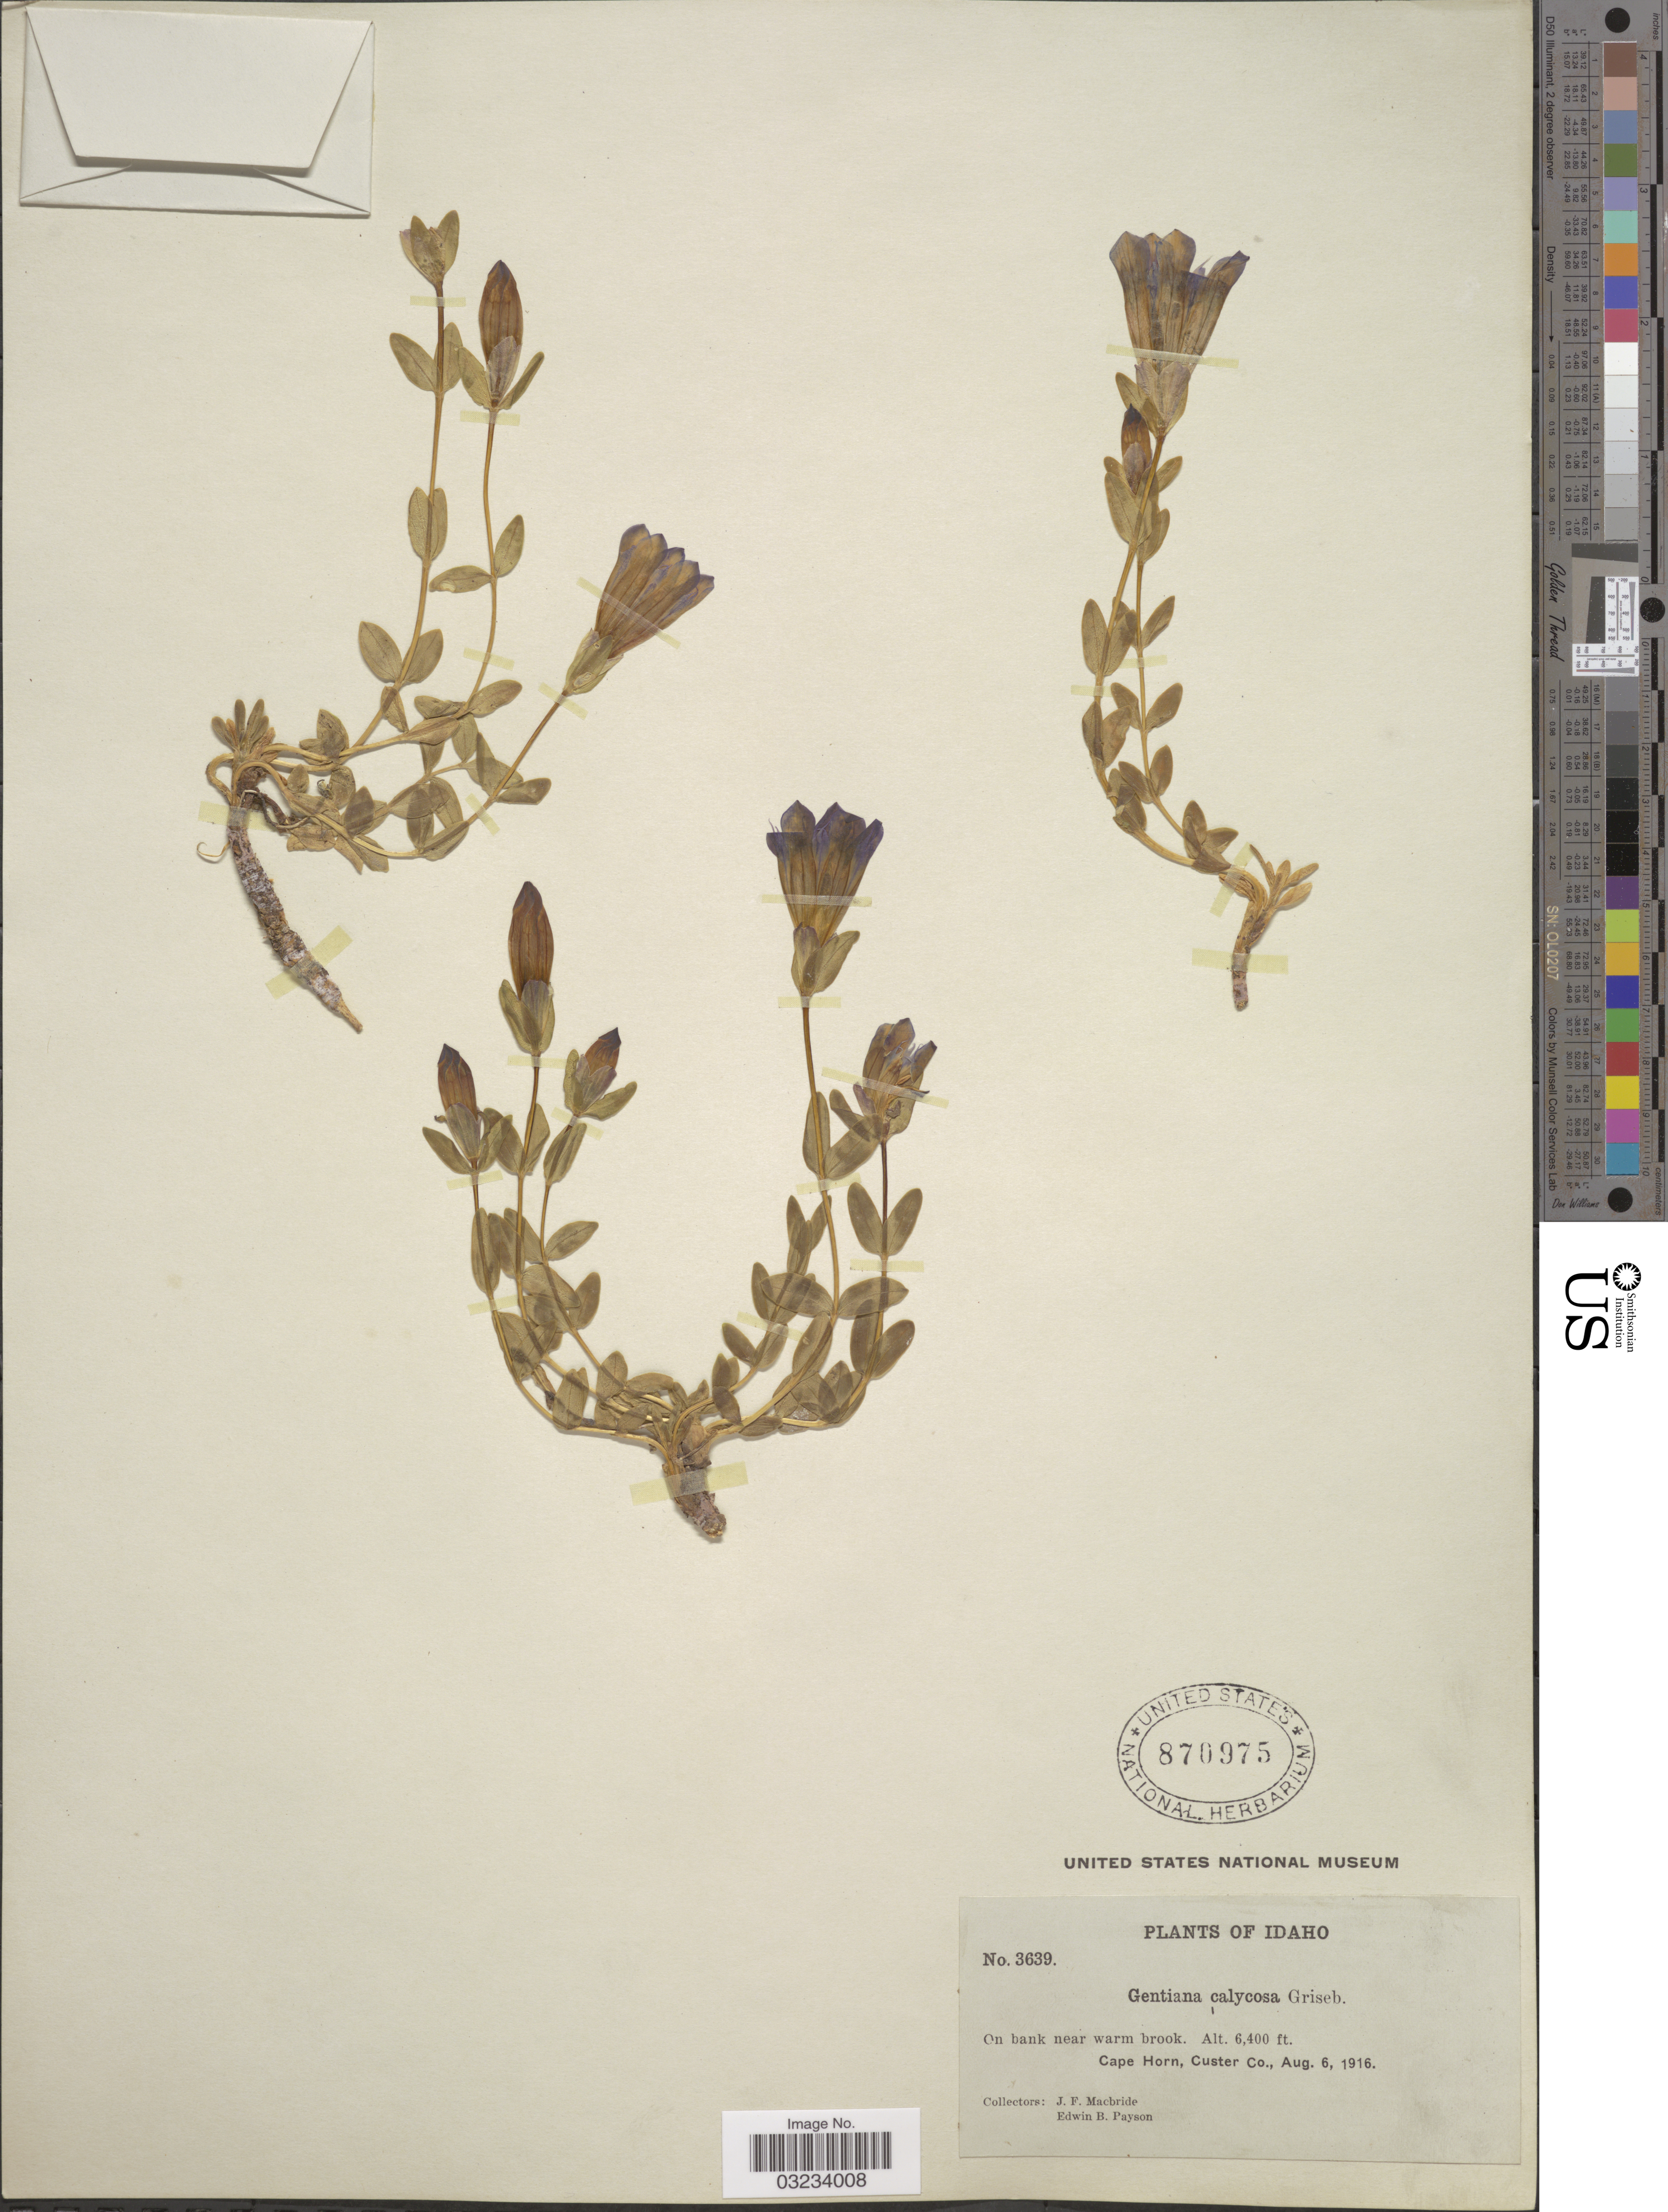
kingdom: Plantae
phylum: Tracheophyta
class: Magnoliopsida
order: Gentianales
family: Gentianaceae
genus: Gentiana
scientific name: Gentiana calycosa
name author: Griseb.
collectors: J. F. Macbride & E. B. Payson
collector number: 3639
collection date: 1916-08-06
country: United States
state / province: Idaho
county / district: Custer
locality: Cape Horn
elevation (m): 1951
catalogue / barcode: US 870975